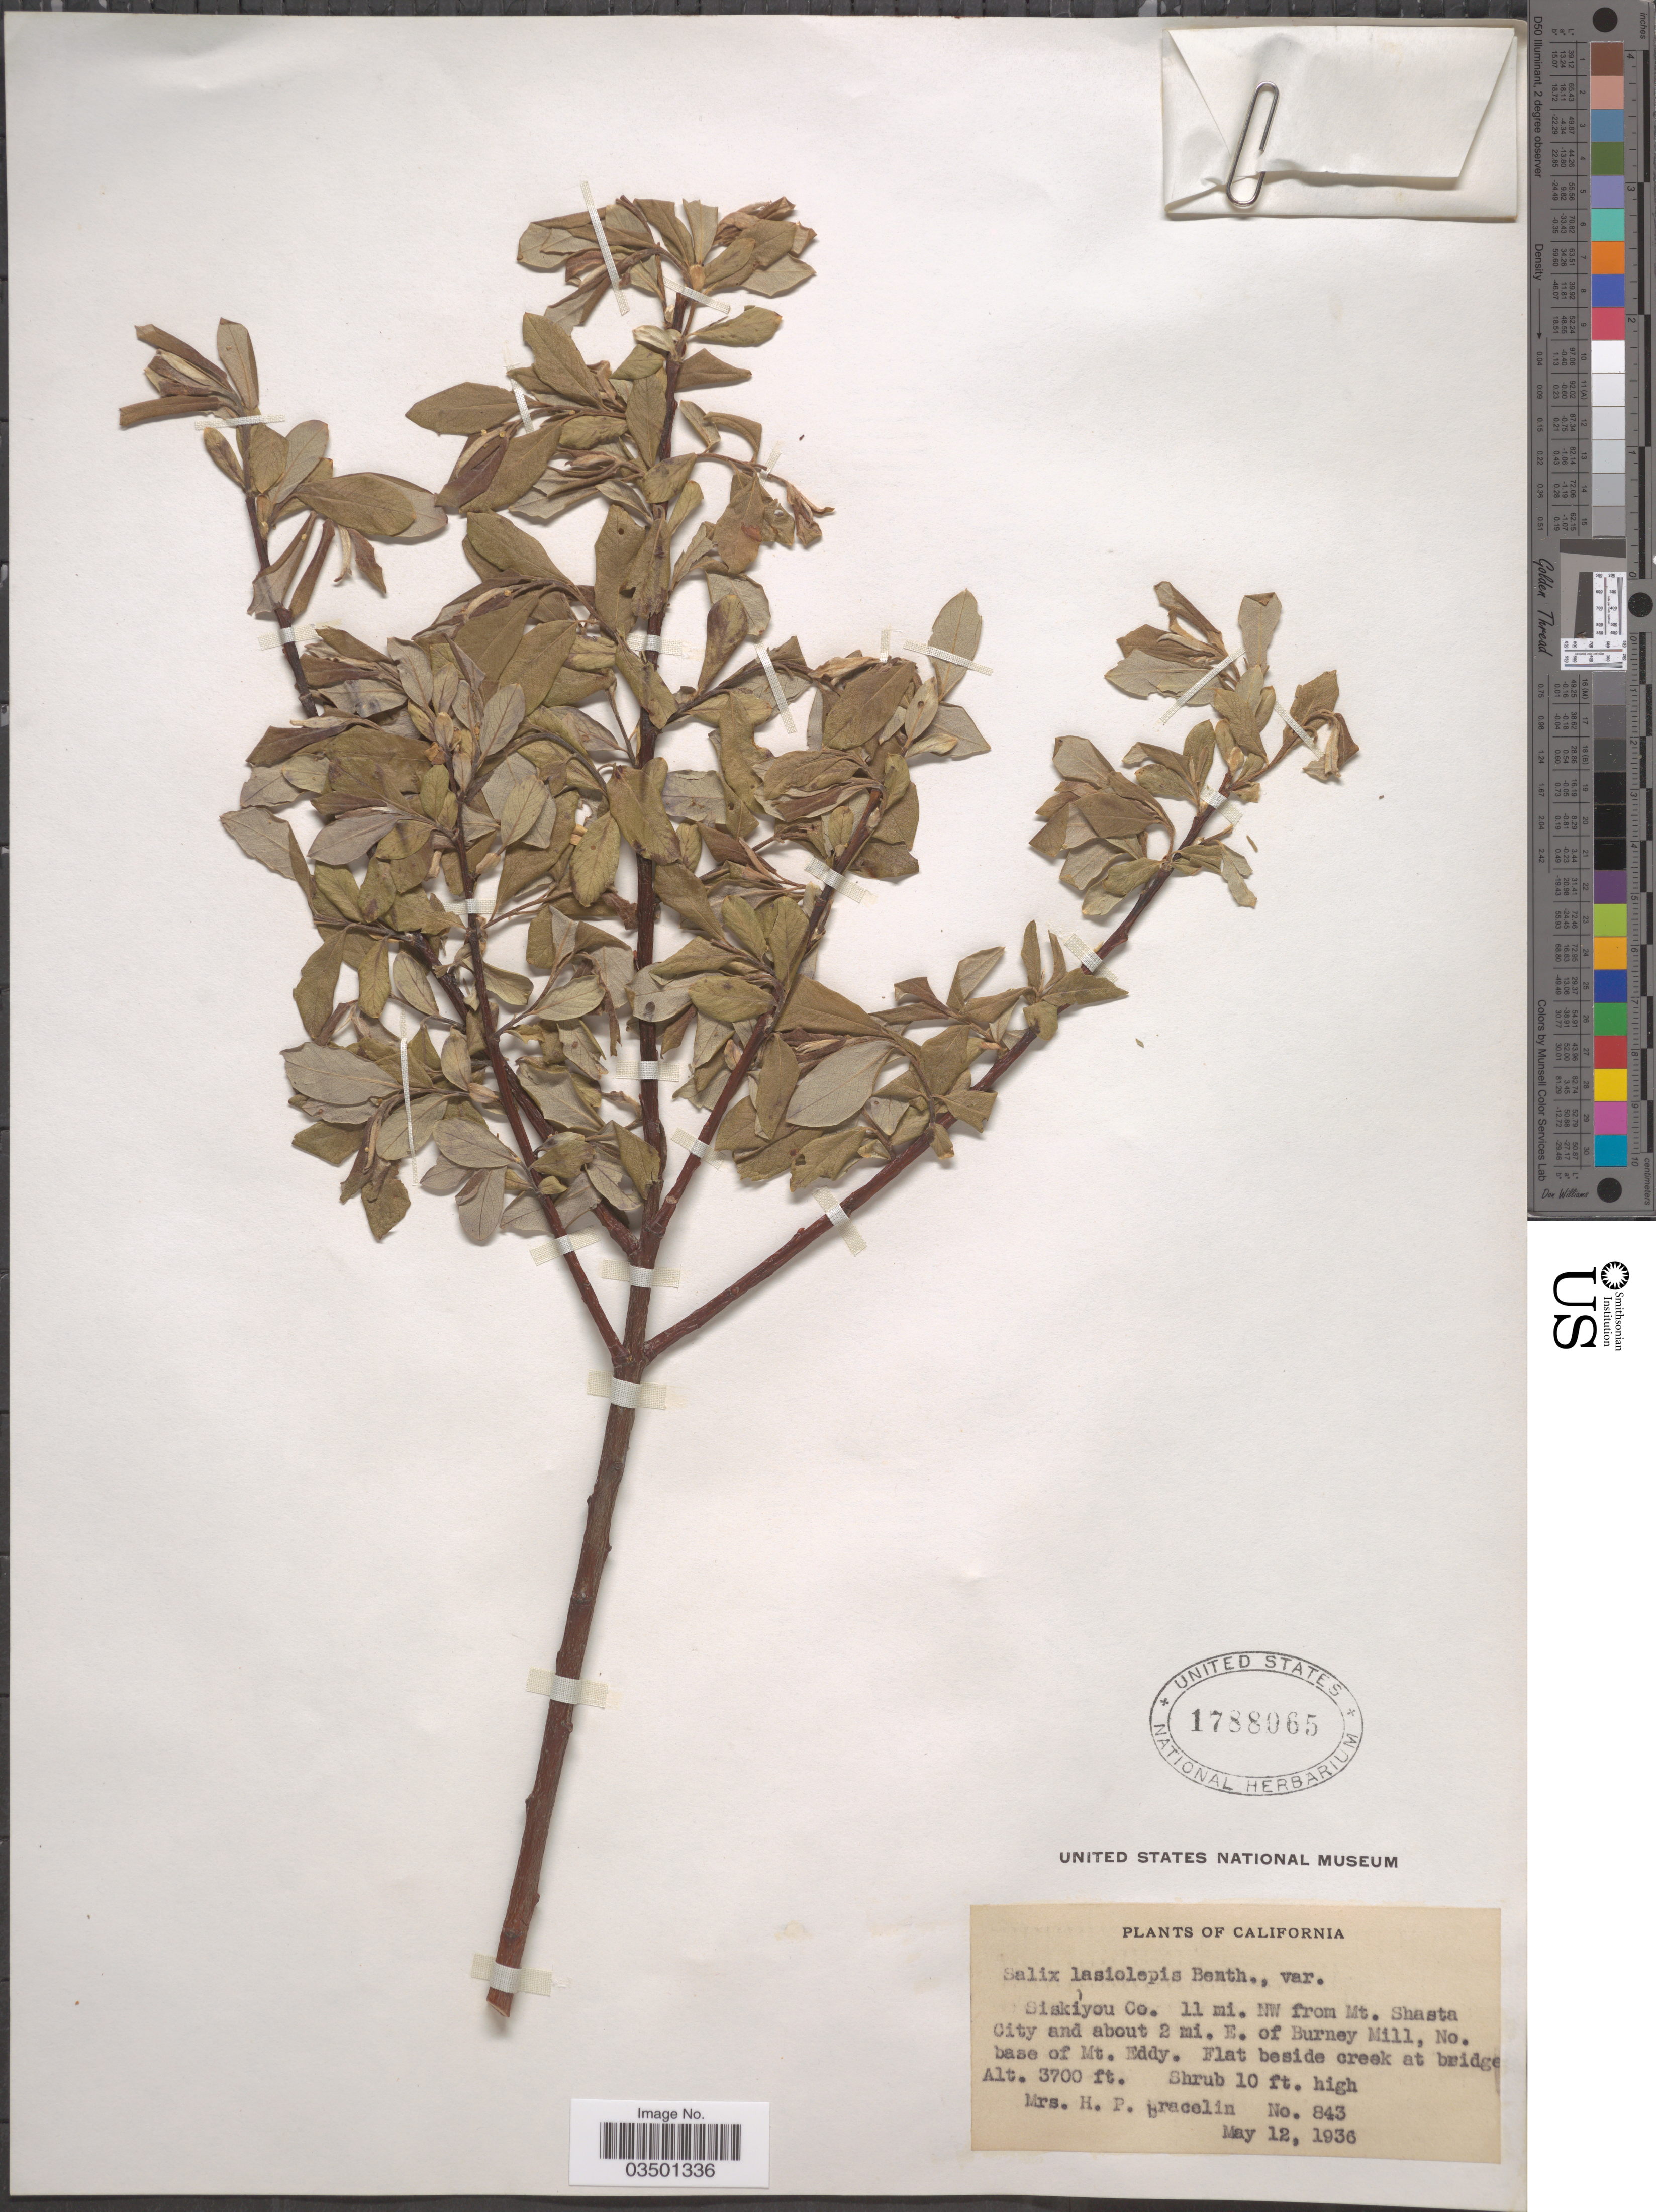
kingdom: Plantae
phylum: Tracheophyta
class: Magnoliopsida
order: Malpighiales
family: Salicaceae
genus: Salix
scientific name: Salix lasiolepis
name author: Benth.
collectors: H. Bracelin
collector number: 843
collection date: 1936-05-12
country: United States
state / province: California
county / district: Siskiyou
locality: Siskiyou Co. 11 mi. NW from Mt. Shasta City and about 2 mi. E. of Burney Mill, No. base of Mt. Eddy.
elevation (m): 1128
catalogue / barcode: US 1788065